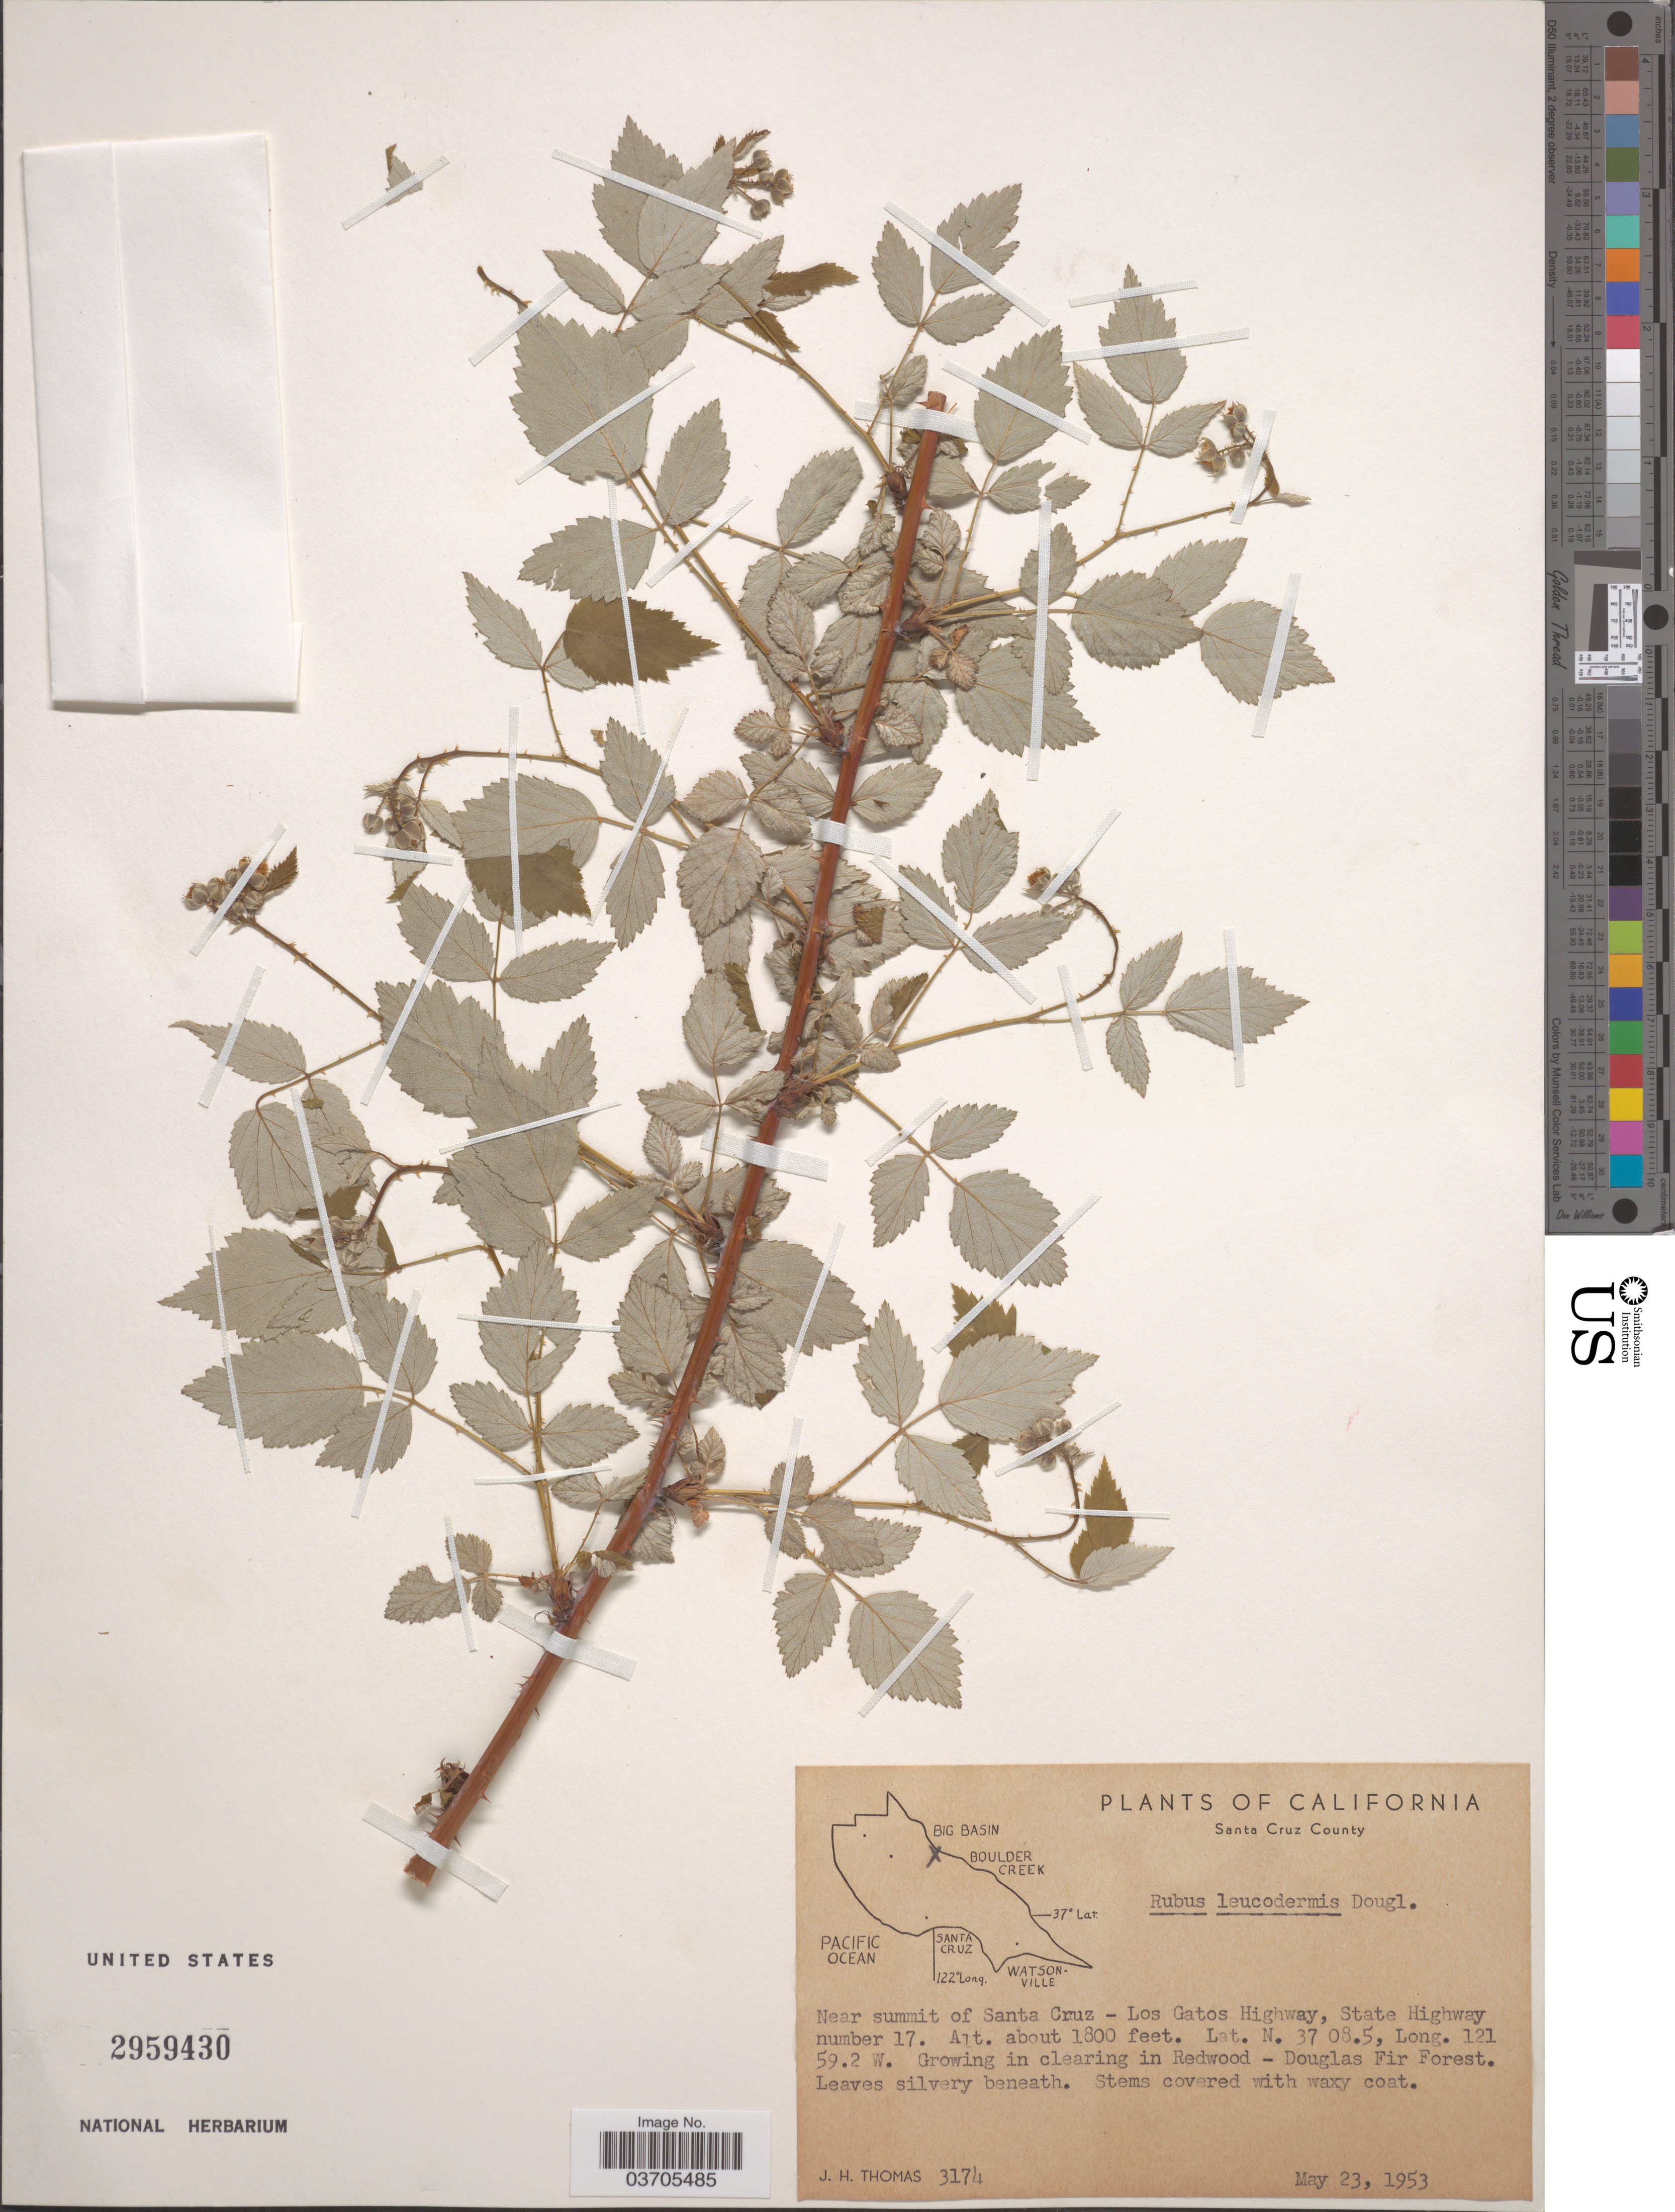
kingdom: Plantae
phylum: Tracheophyta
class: Magnoliopsida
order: Rosales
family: Rosaceae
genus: Rubus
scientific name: Rubus leucodermis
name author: Douglas ex Torr. & A. Gray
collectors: J. H. Thomas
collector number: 3174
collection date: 1953-05-23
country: United States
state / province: California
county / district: Santa Cruz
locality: Santa Cruz County. Near summit of Santa Cruz - Los Gatos Highway, State Highway number 17. Growing in clearing in Redwood - Douglas Fir Forest.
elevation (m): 549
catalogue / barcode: US 2959430